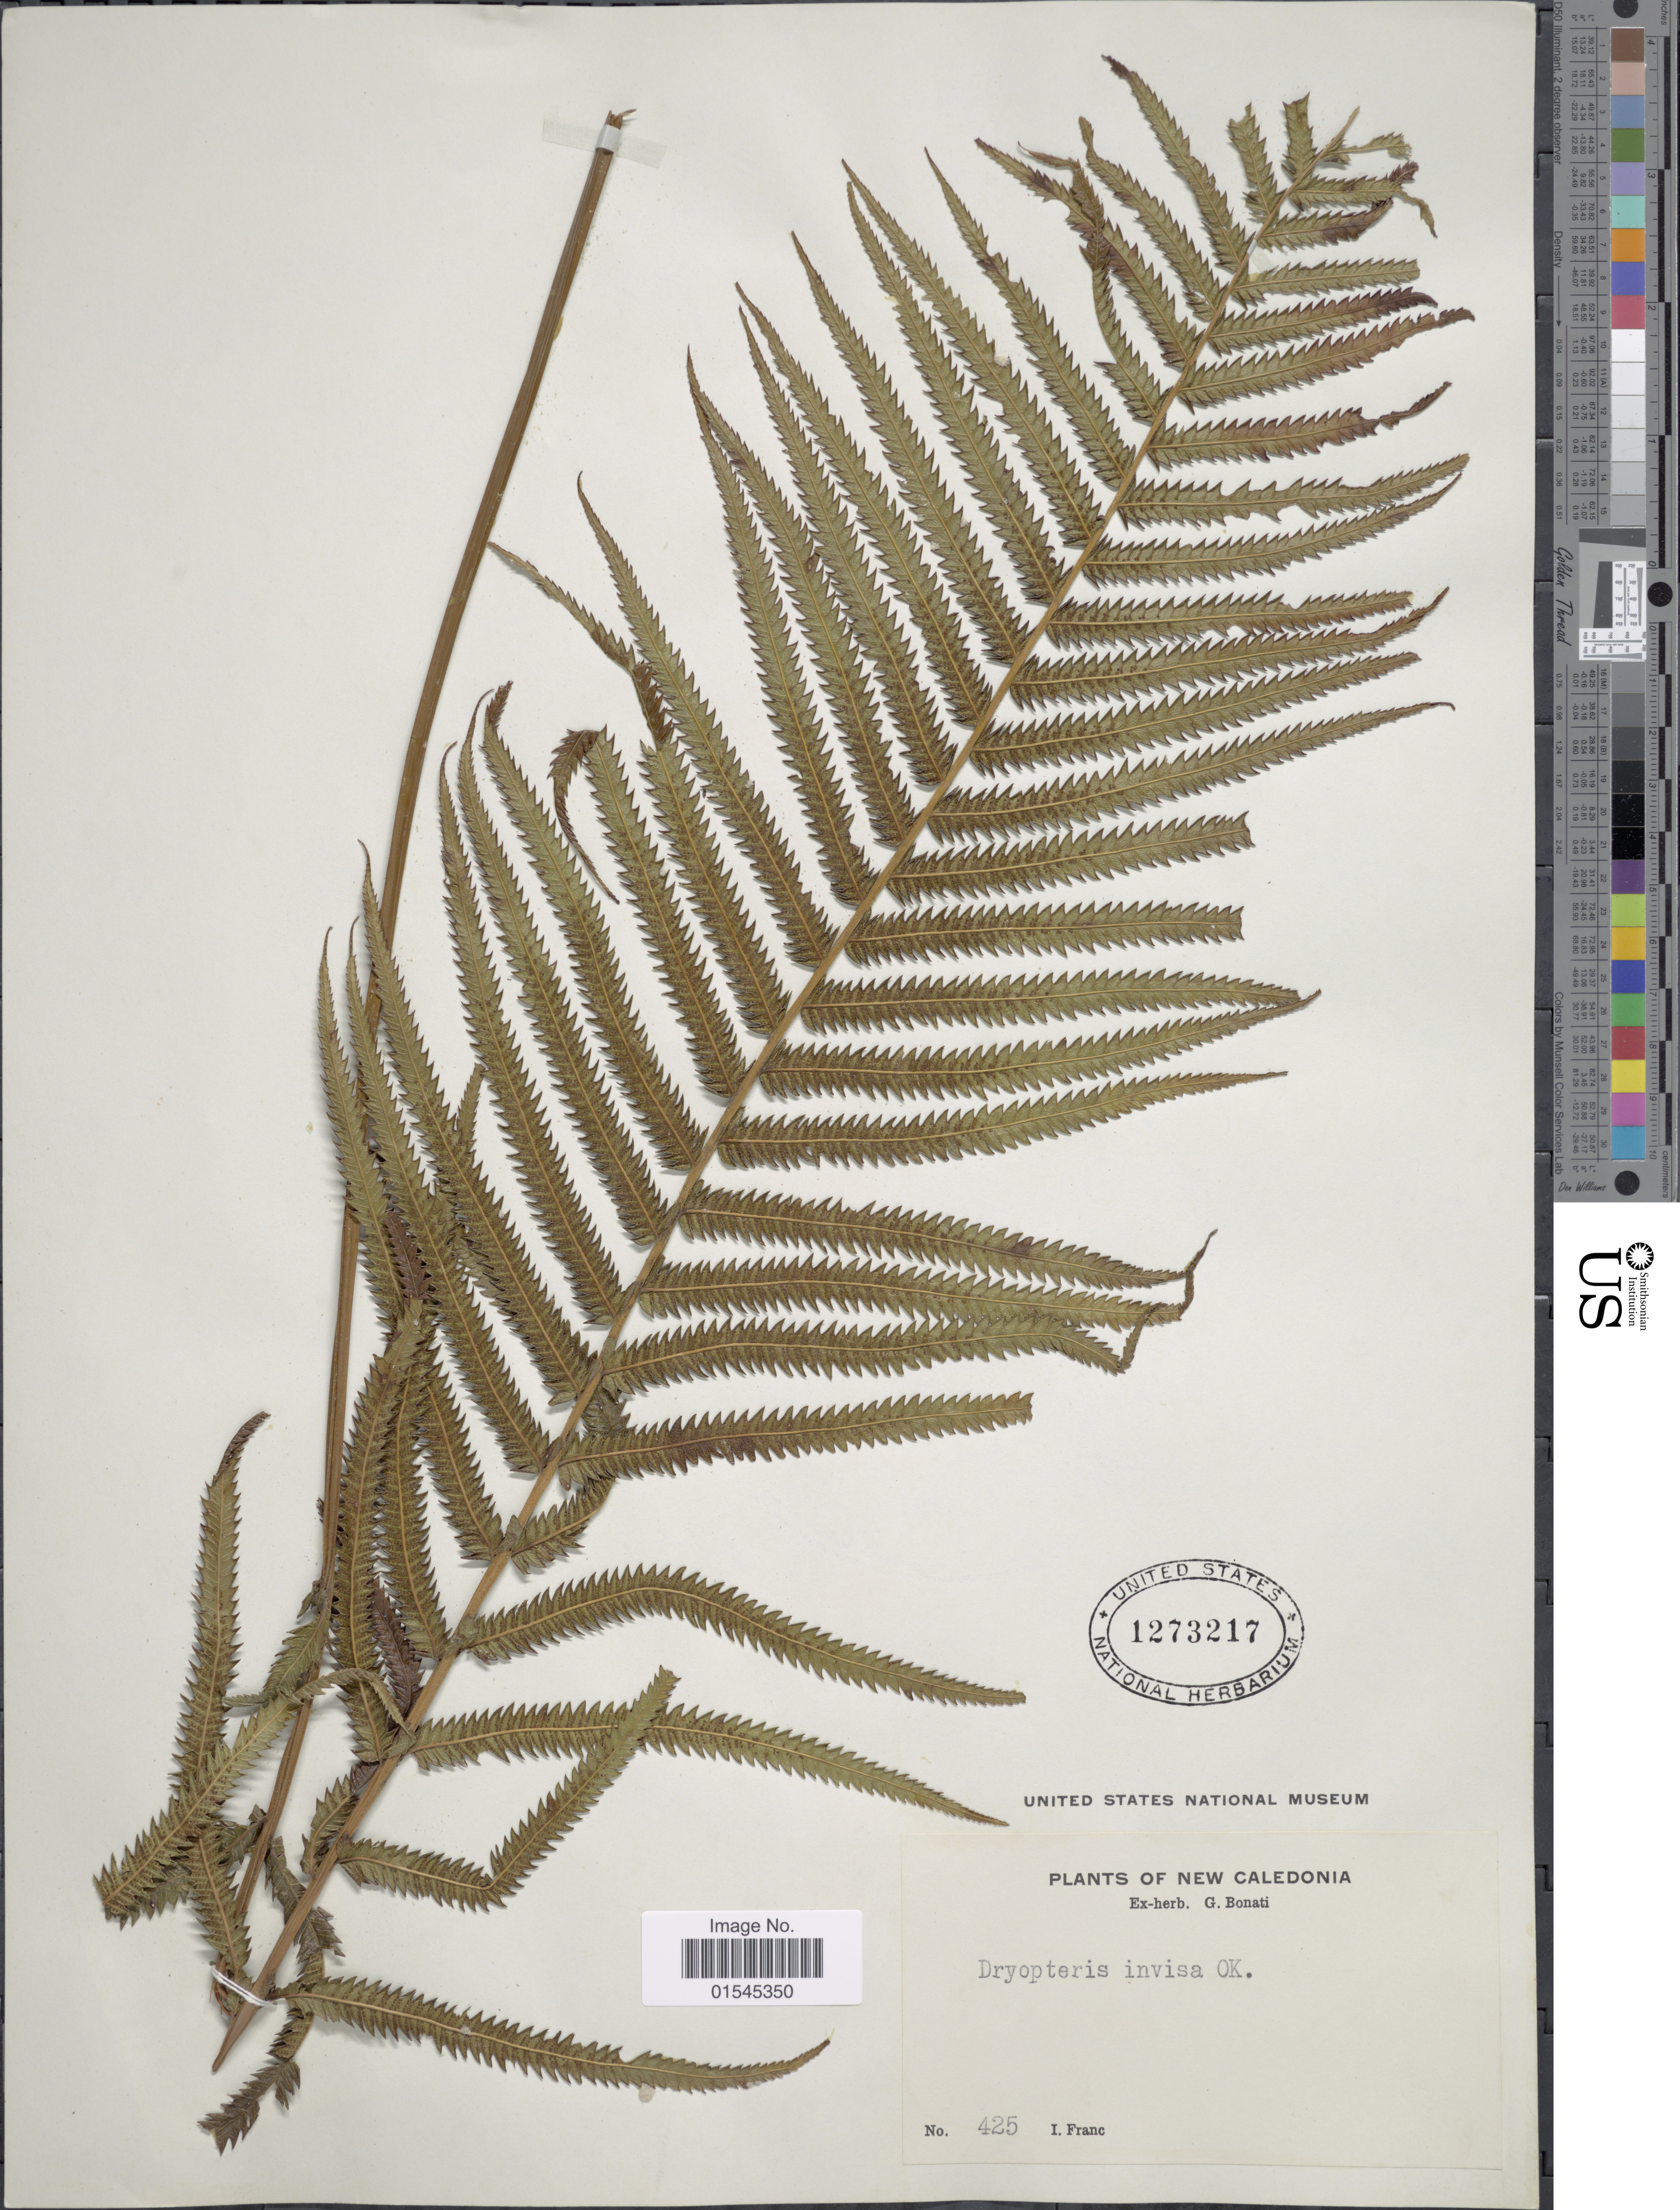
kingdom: Plantae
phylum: Tracheophyta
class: Polypodiopsida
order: Polypodiales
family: Thelypteridaceae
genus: Sphaerostephanos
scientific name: Sphaerostephanos invisus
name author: (G. Forst.) Holttum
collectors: I. Franc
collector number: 425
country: New Caledonia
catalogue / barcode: US 1273217